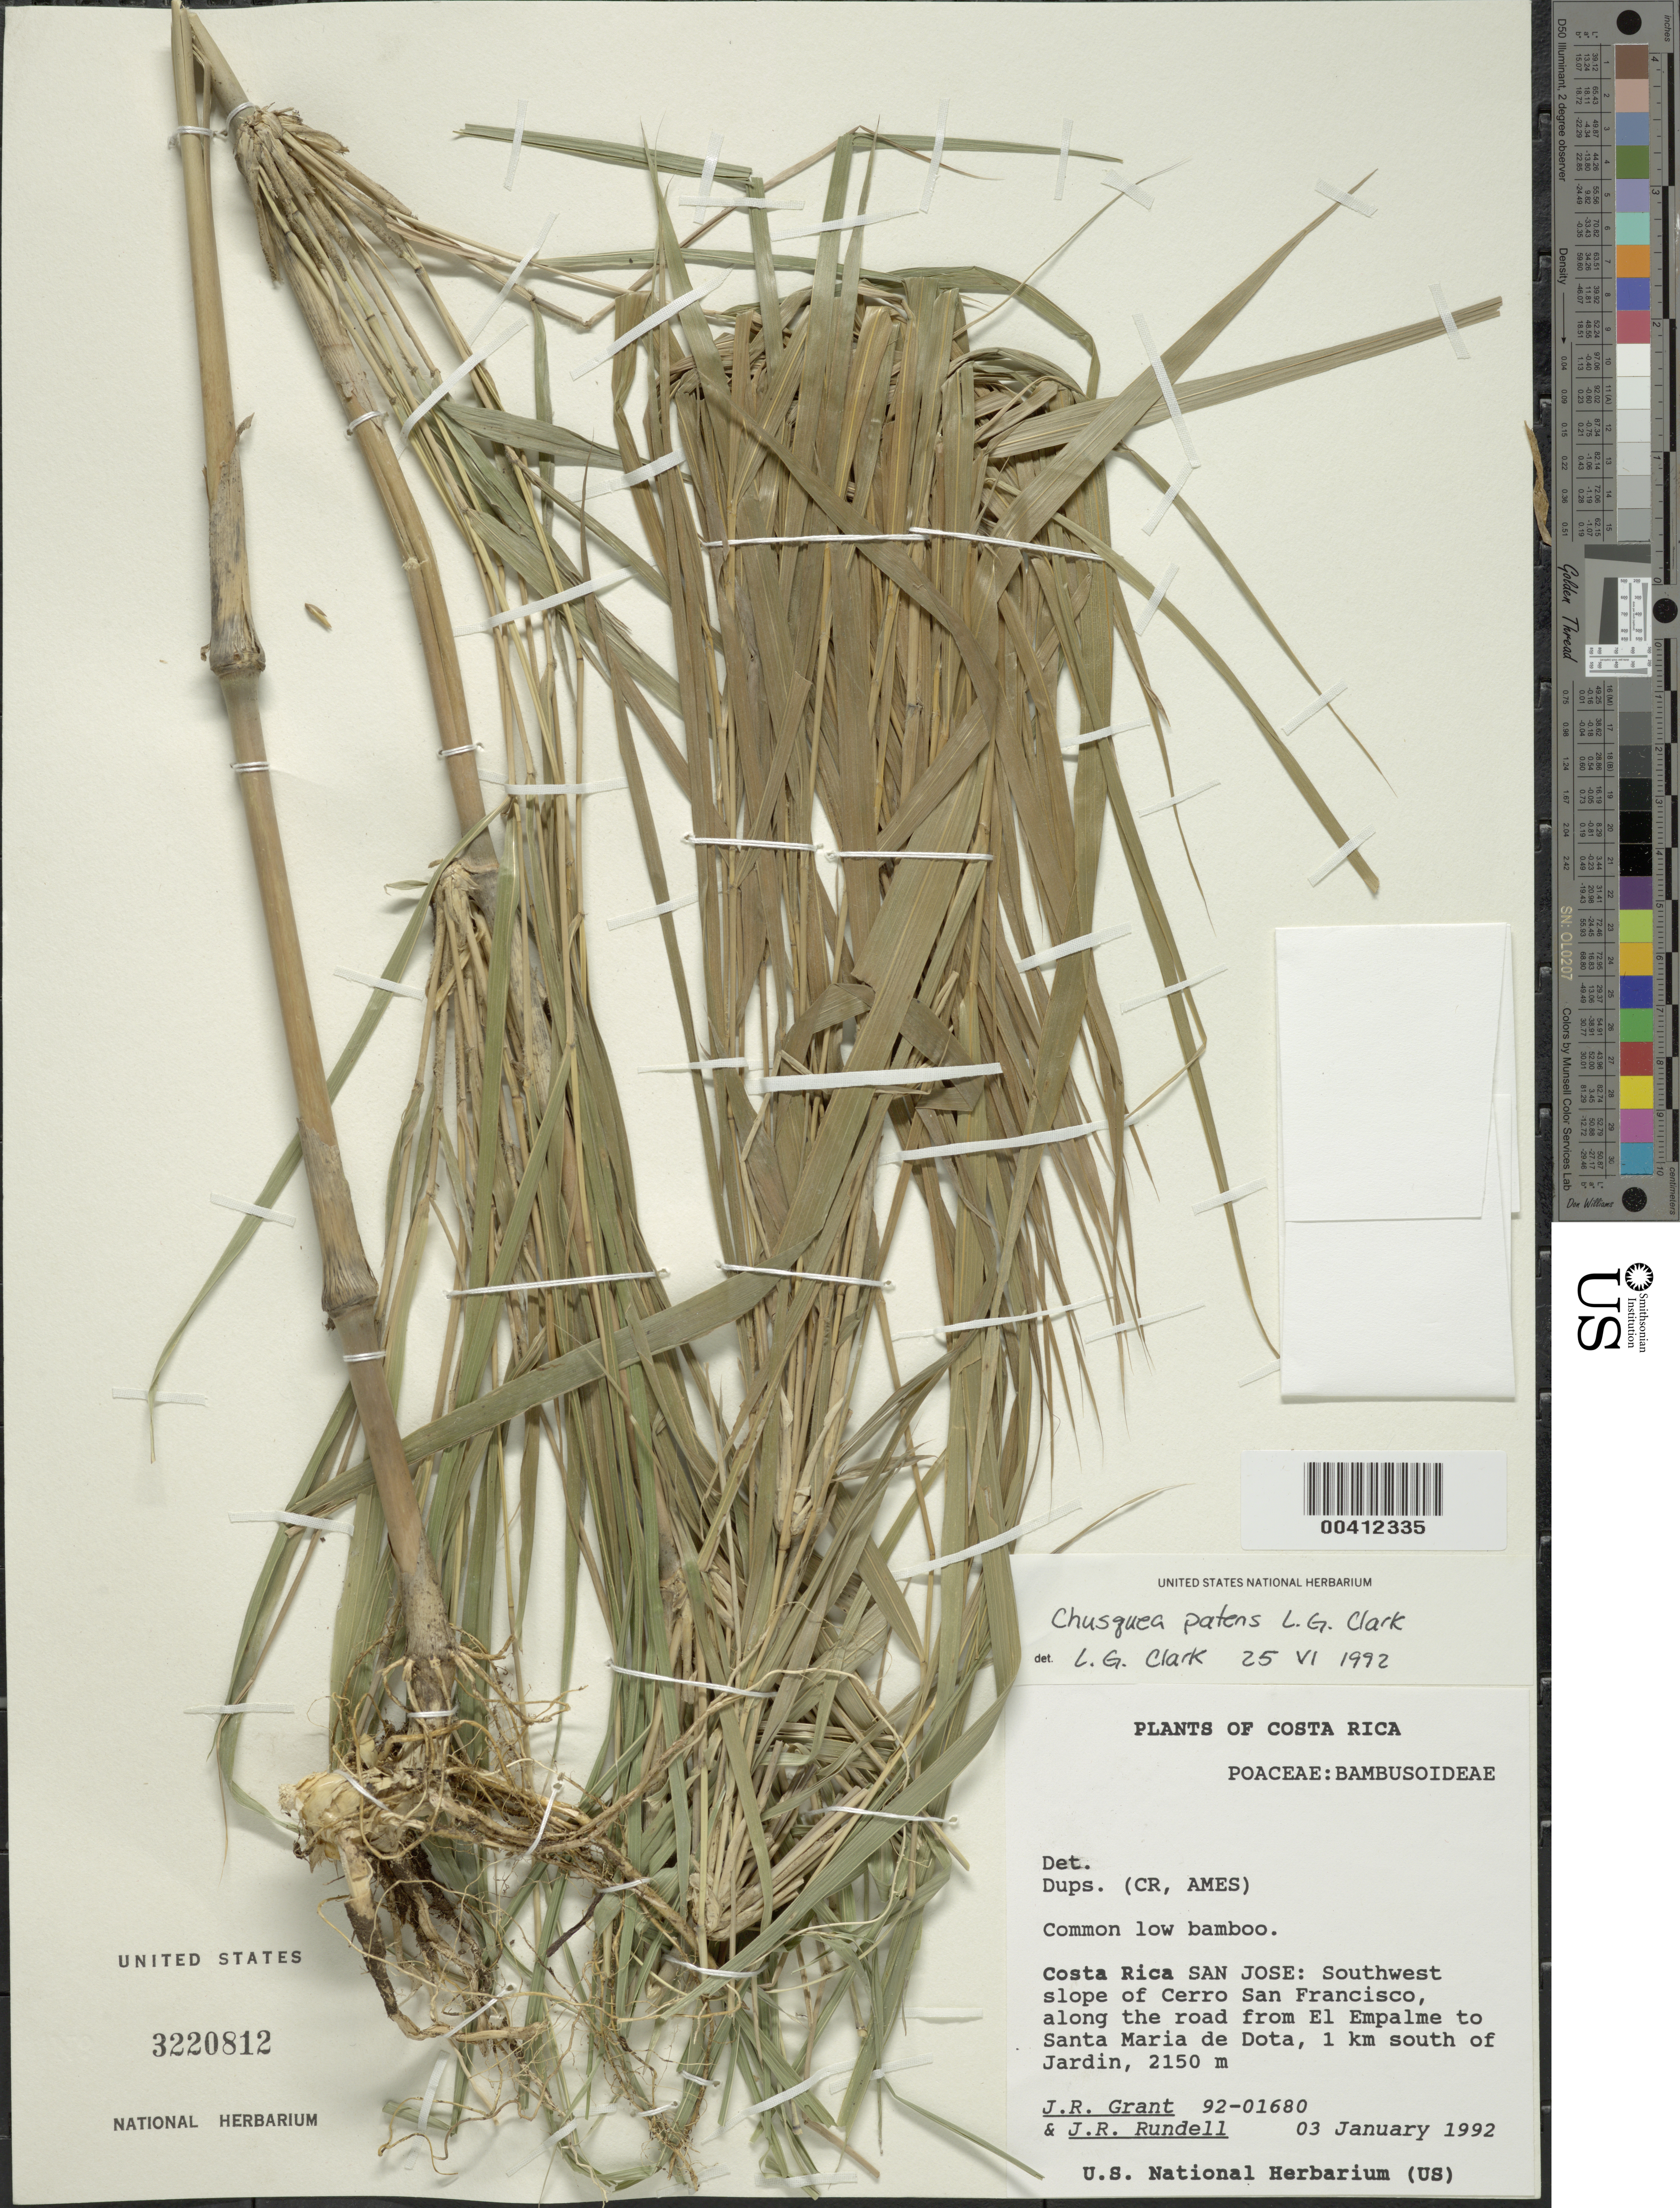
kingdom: Plantae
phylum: Tracheophyta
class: Liliopsida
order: Poales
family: Poaceae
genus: Chusquea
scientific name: Chusquea patens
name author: L.G. Clark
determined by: Clark, Lynn G., (ISC), Iowa State University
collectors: J. R. Grant & J. R. Rundell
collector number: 92-01680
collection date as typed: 03 Jan 1992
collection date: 1992-01-03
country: Costa Rica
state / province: San José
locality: Sw slope of cerro san francisco, along rd from el empalme to santa maria de dota, 1 km s of jardin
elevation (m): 2150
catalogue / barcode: US 3220812